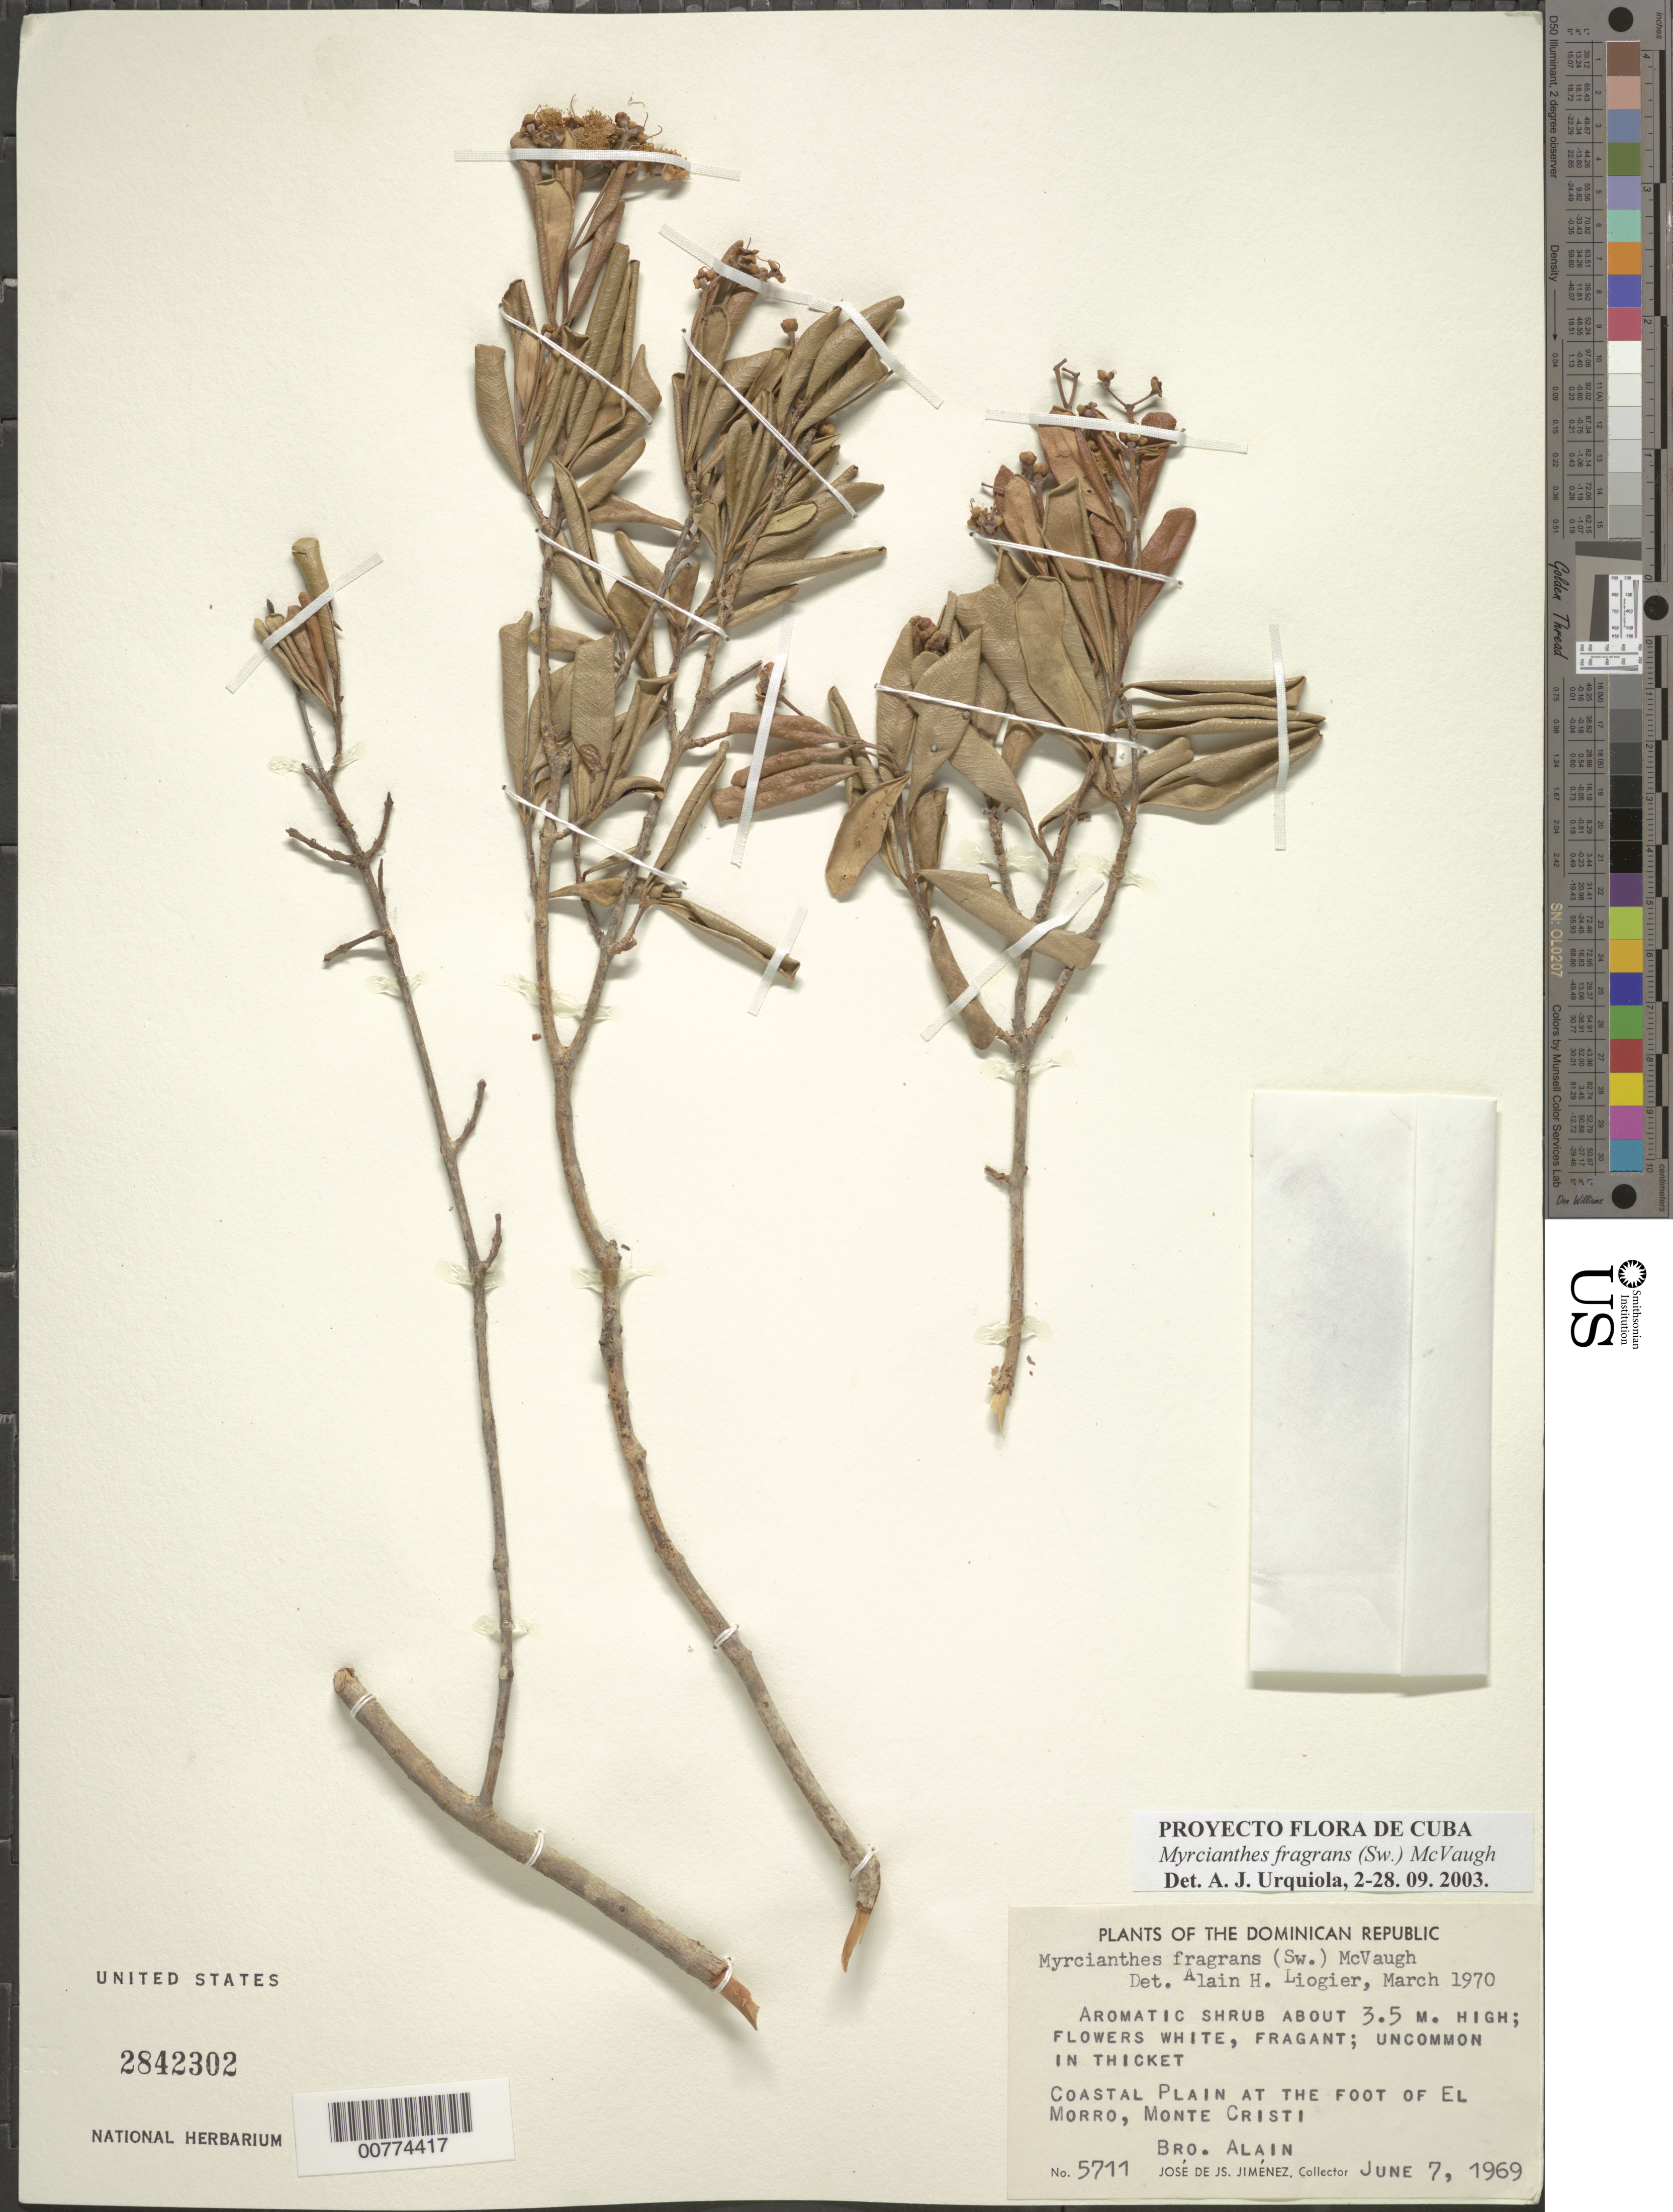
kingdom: Plantae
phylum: Tracheophyta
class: Magnoliopsida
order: Myrtales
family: Myrtaceae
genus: Myrcianthes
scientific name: Myrcianthes fragrans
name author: (Sw.) McVaugh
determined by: Urquiola, A. J., (HPPR)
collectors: A. H. Liogier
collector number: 5711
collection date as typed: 07 Jun 1969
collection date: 1969-06-07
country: Dominican Republic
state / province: Monte Cristi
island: Hispaniola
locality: Coastal plain at the foot of El Morro.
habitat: In thickets.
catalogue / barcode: US 2842302